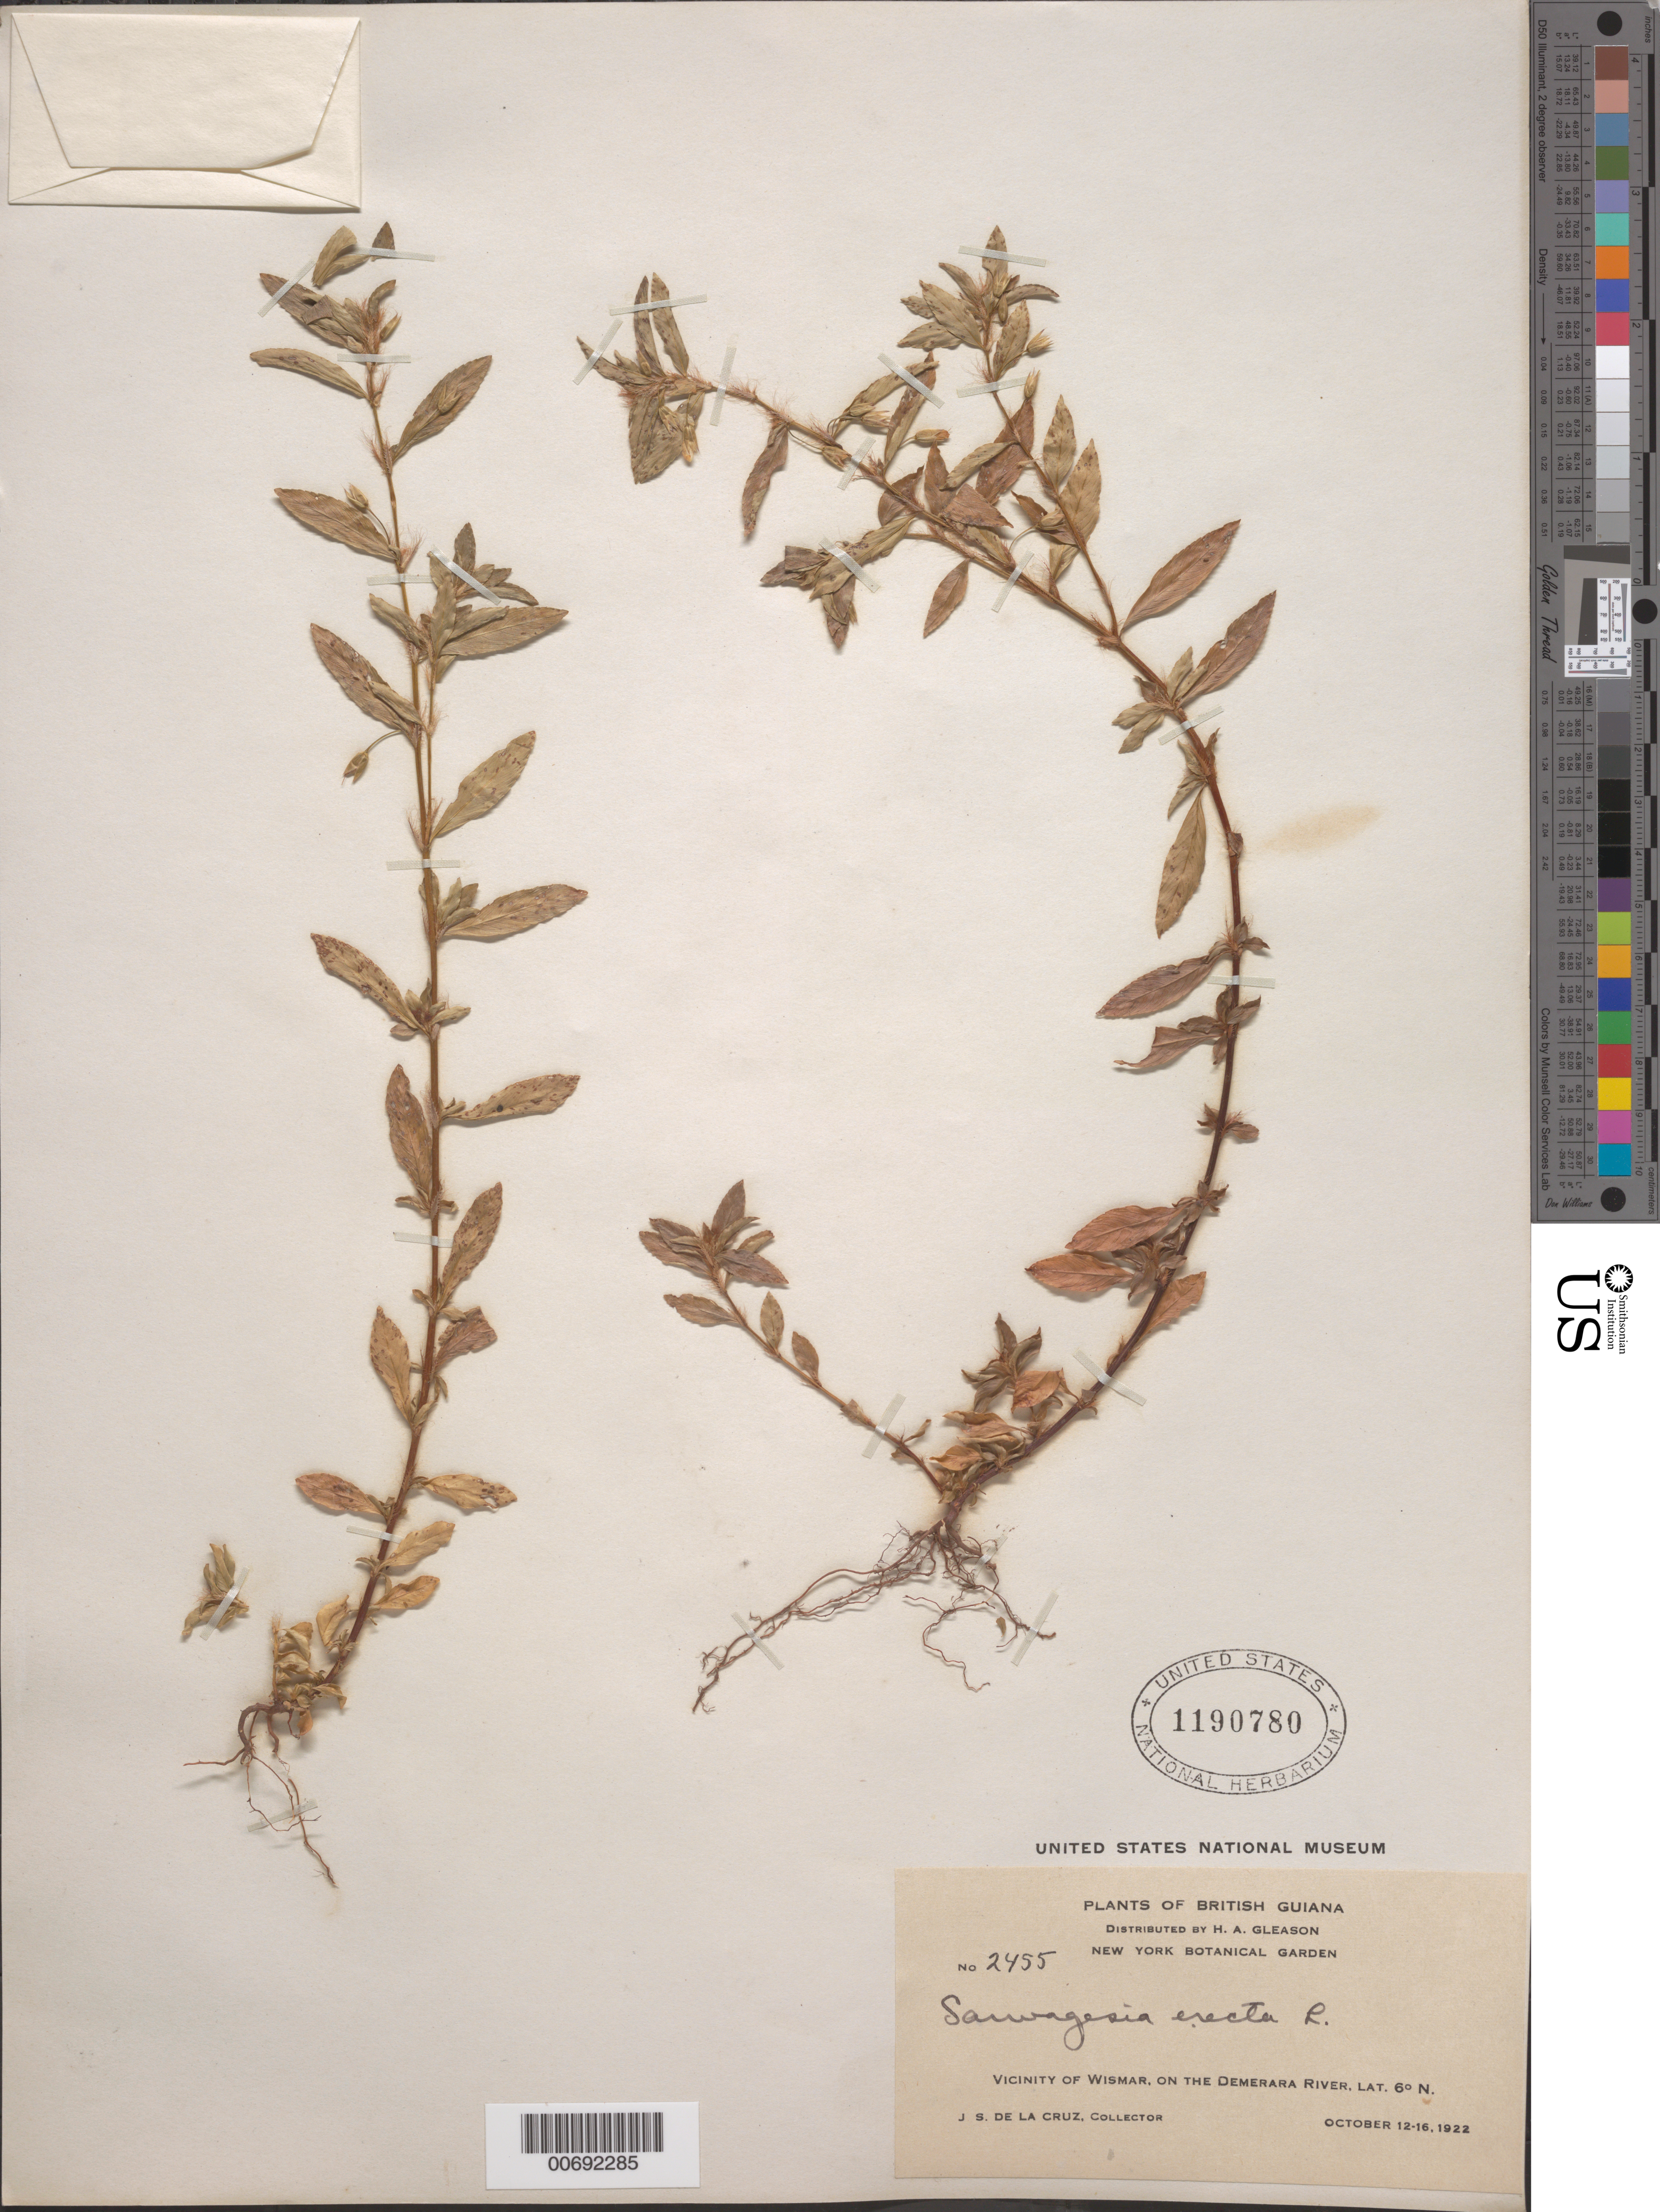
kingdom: Plantae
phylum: Tracheophyta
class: Magnoliopsida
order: Malpighiales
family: Ochnaceae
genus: Sauvagesia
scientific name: Sauvagesia erecta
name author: L.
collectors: J. S. de la Cruz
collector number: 2455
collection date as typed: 12-Oct-22 to 16-Oct-22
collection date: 1922-10-12/1922-10-16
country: Guyana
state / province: U. Demerara-Berbice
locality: Wismar vic., on the Demerara River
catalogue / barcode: US 1190780